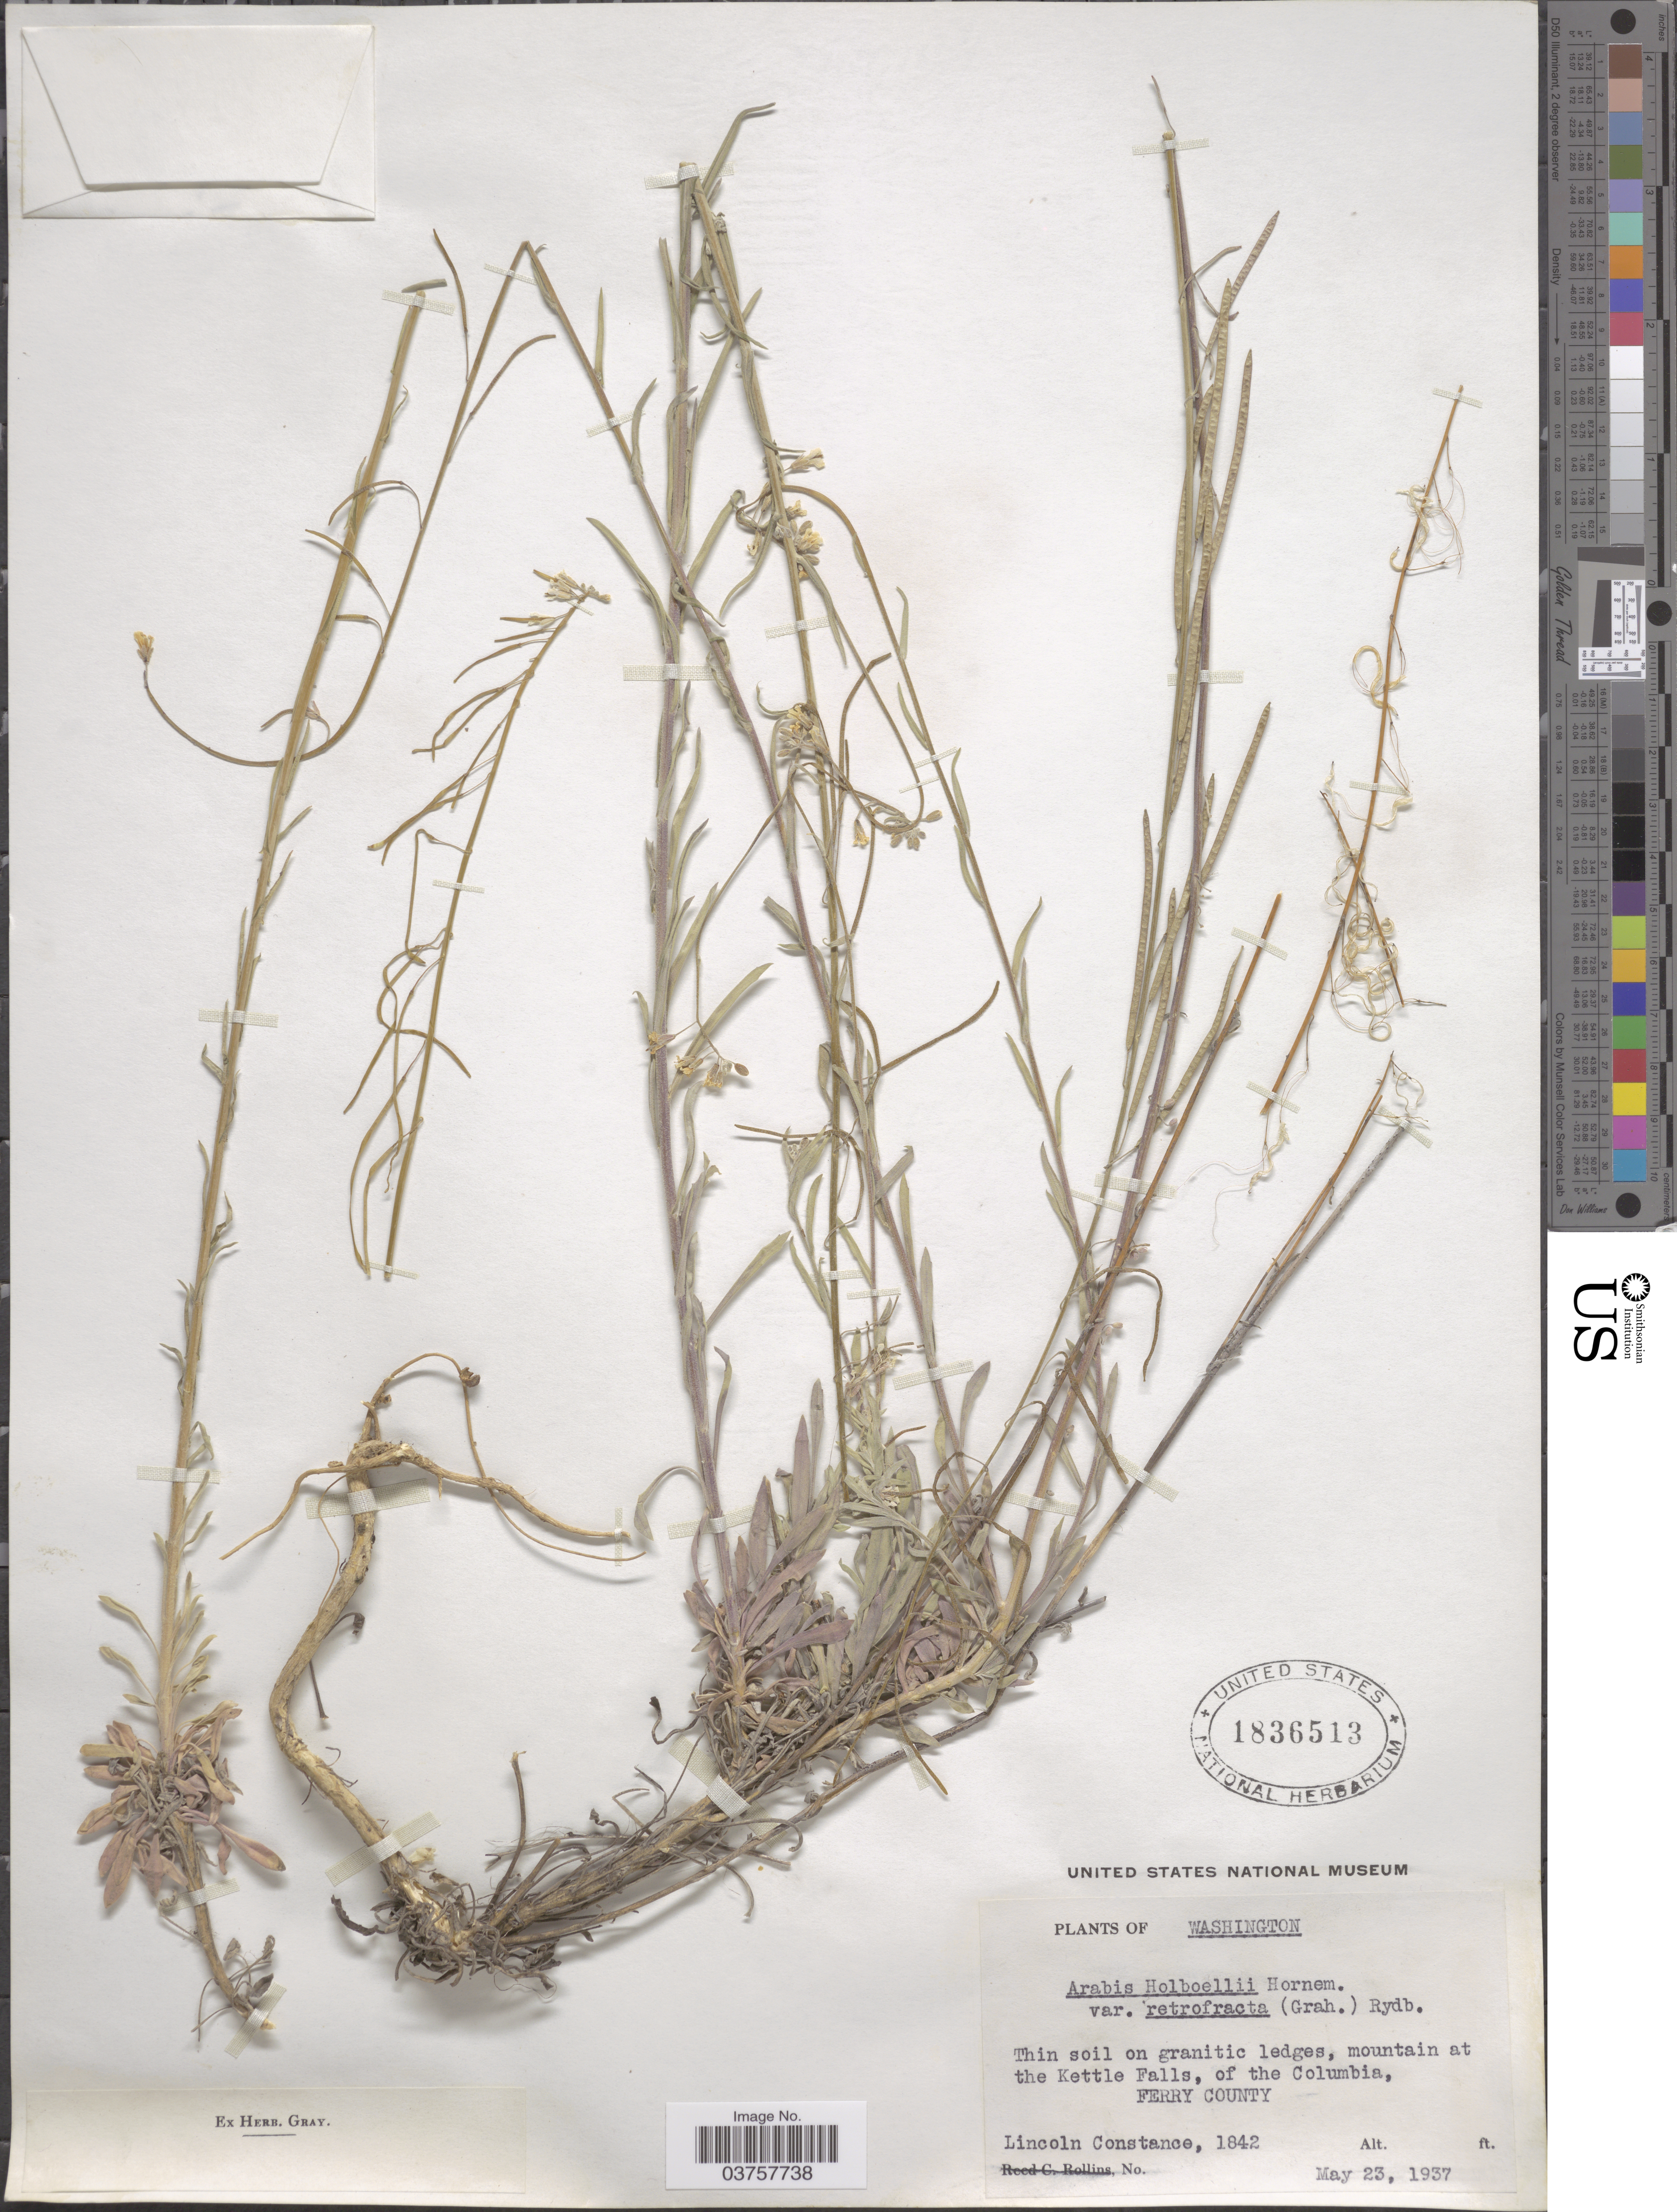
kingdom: Plantae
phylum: Tracheophyta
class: Magnoliopsida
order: Brassicales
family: Brassicaceae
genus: Arabis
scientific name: Arabis holboellii var. retrofracta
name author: Rydb.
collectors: L. Constance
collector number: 1842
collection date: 1937-05-23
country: United States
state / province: Washington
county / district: Ferry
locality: Mountain at the Kettle Falls, of the Columbia, Ferry County.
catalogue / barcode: US 1836513